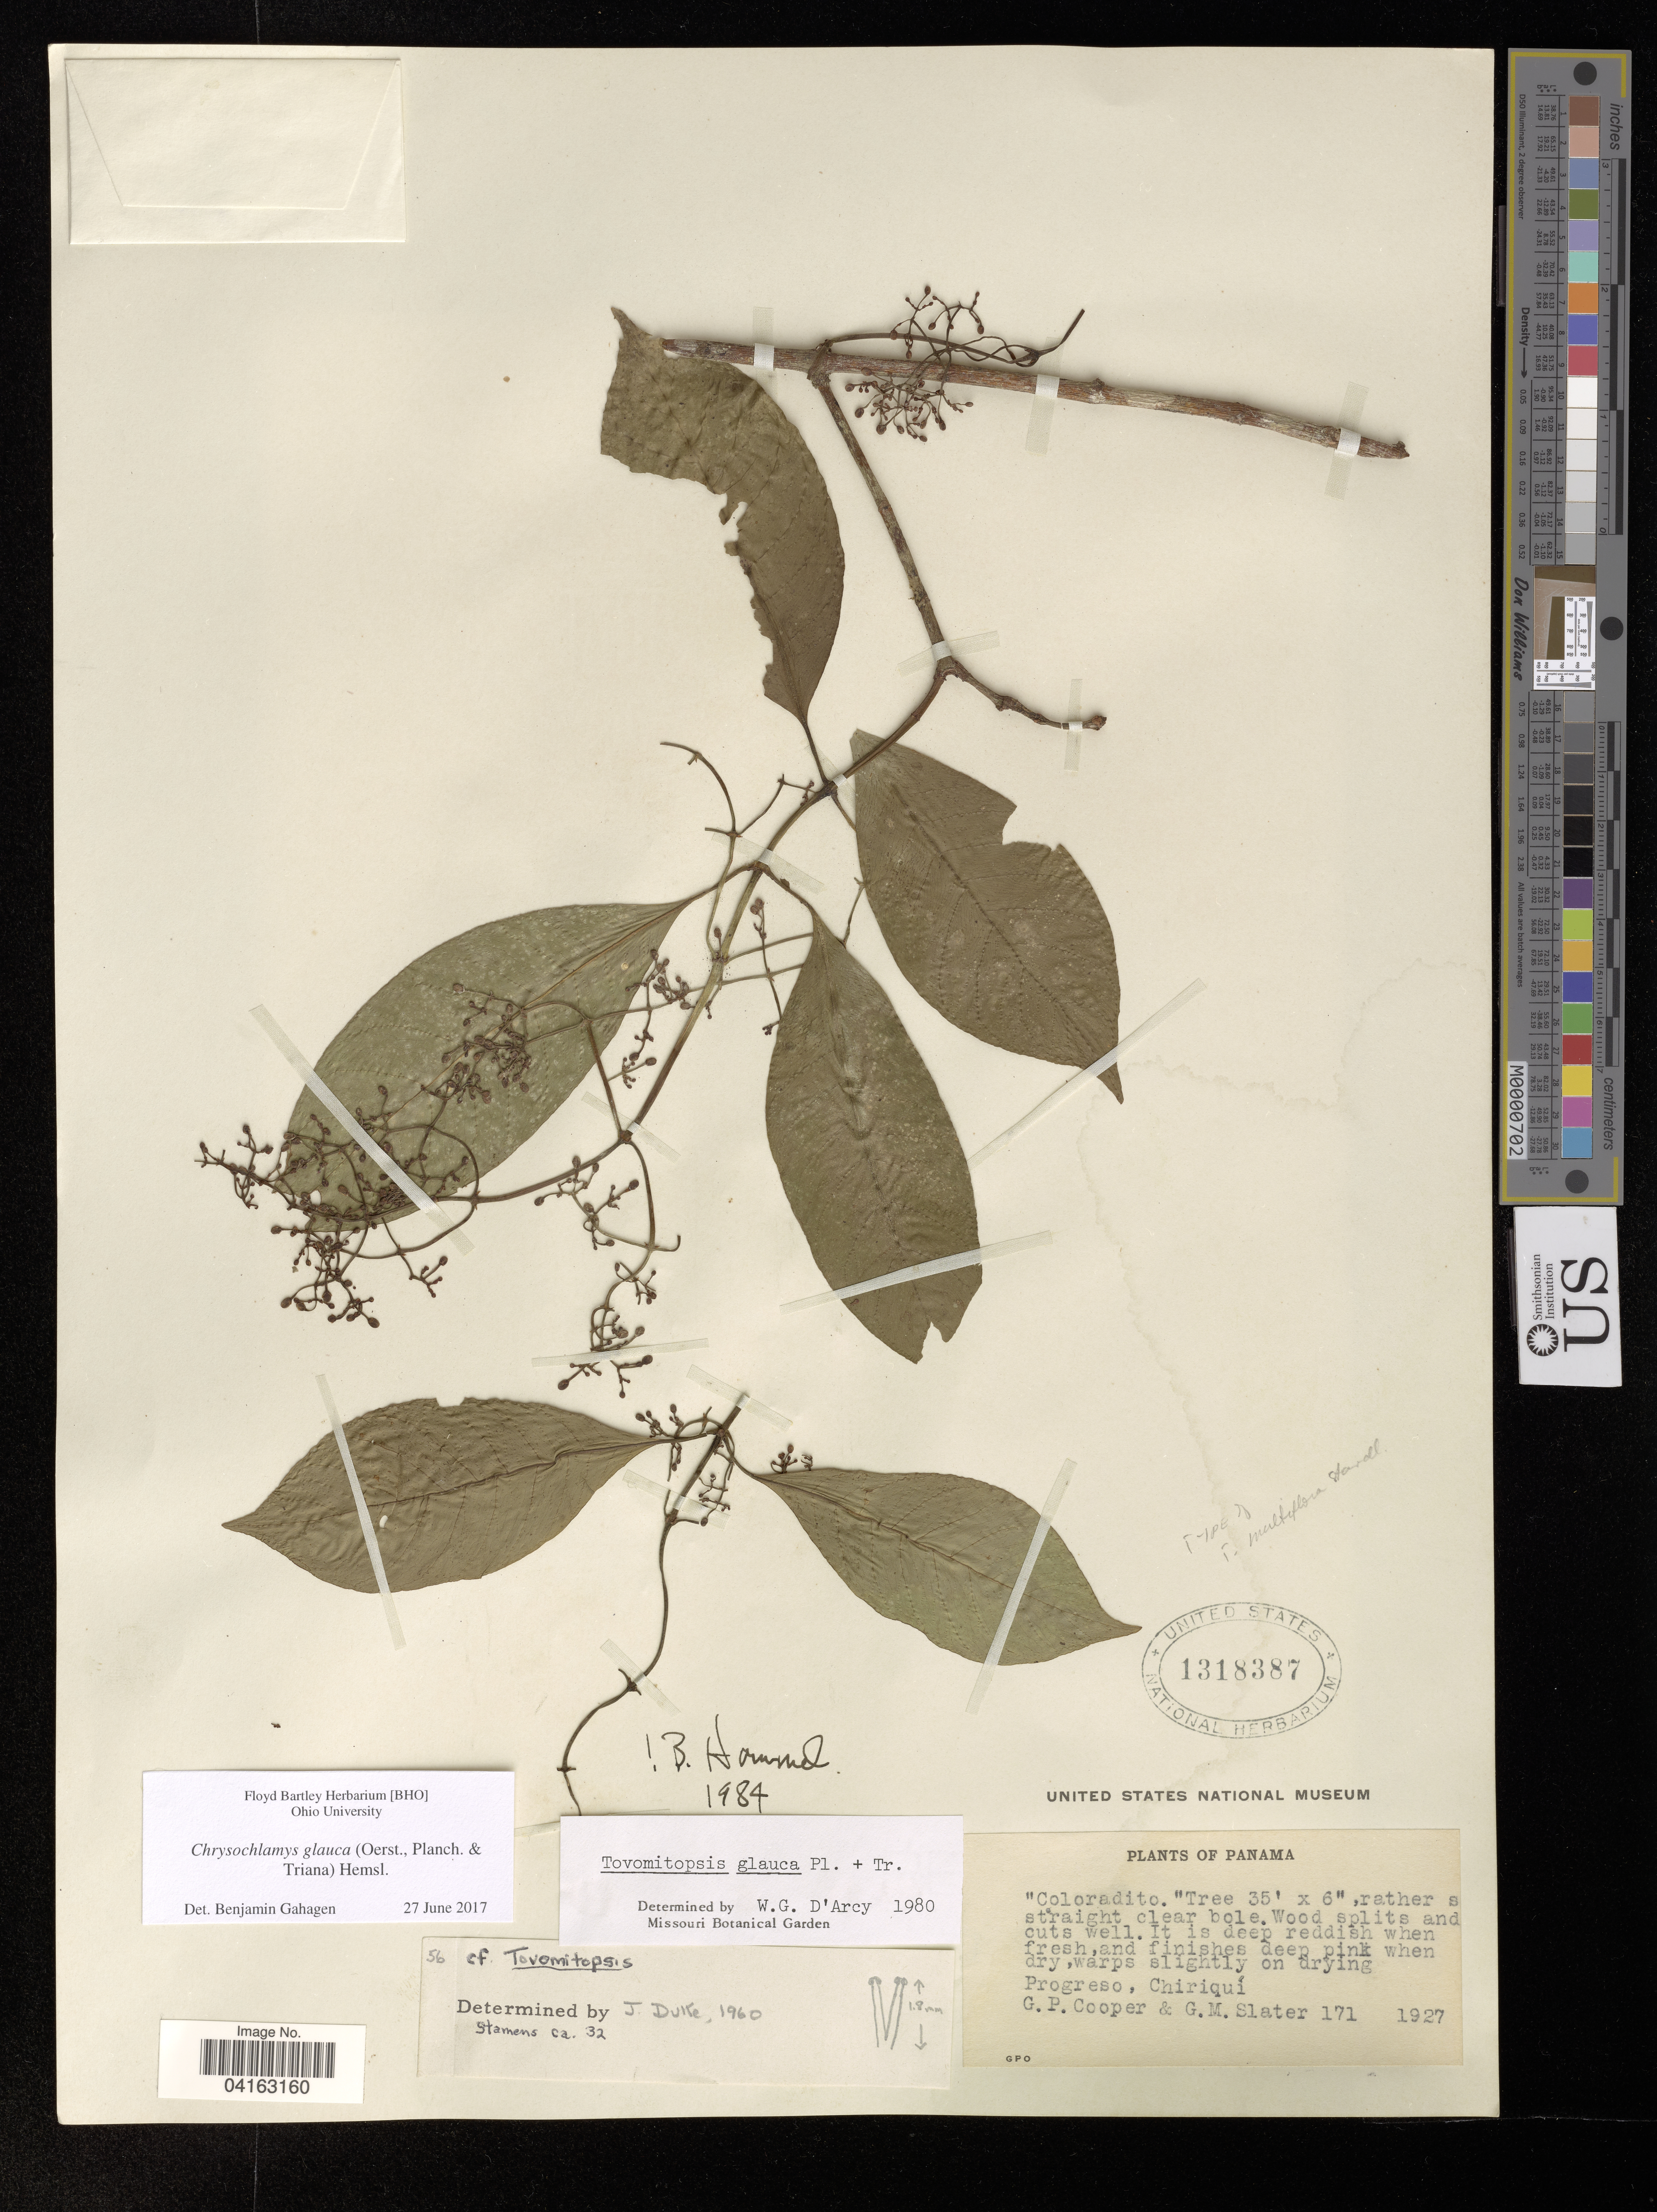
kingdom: Plantae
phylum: Tracheophyta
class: Magnoliopsida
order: Malpighiales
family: Clusiaceae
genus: Tovomitopsis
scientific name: Tovomitopsis glauca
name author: Oerst. et al.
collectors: L. Proctor Cooper & G. Slater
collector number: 171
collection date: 1927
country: Panama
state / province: Chiriqui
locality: Progreso.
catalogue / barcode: US 1318387